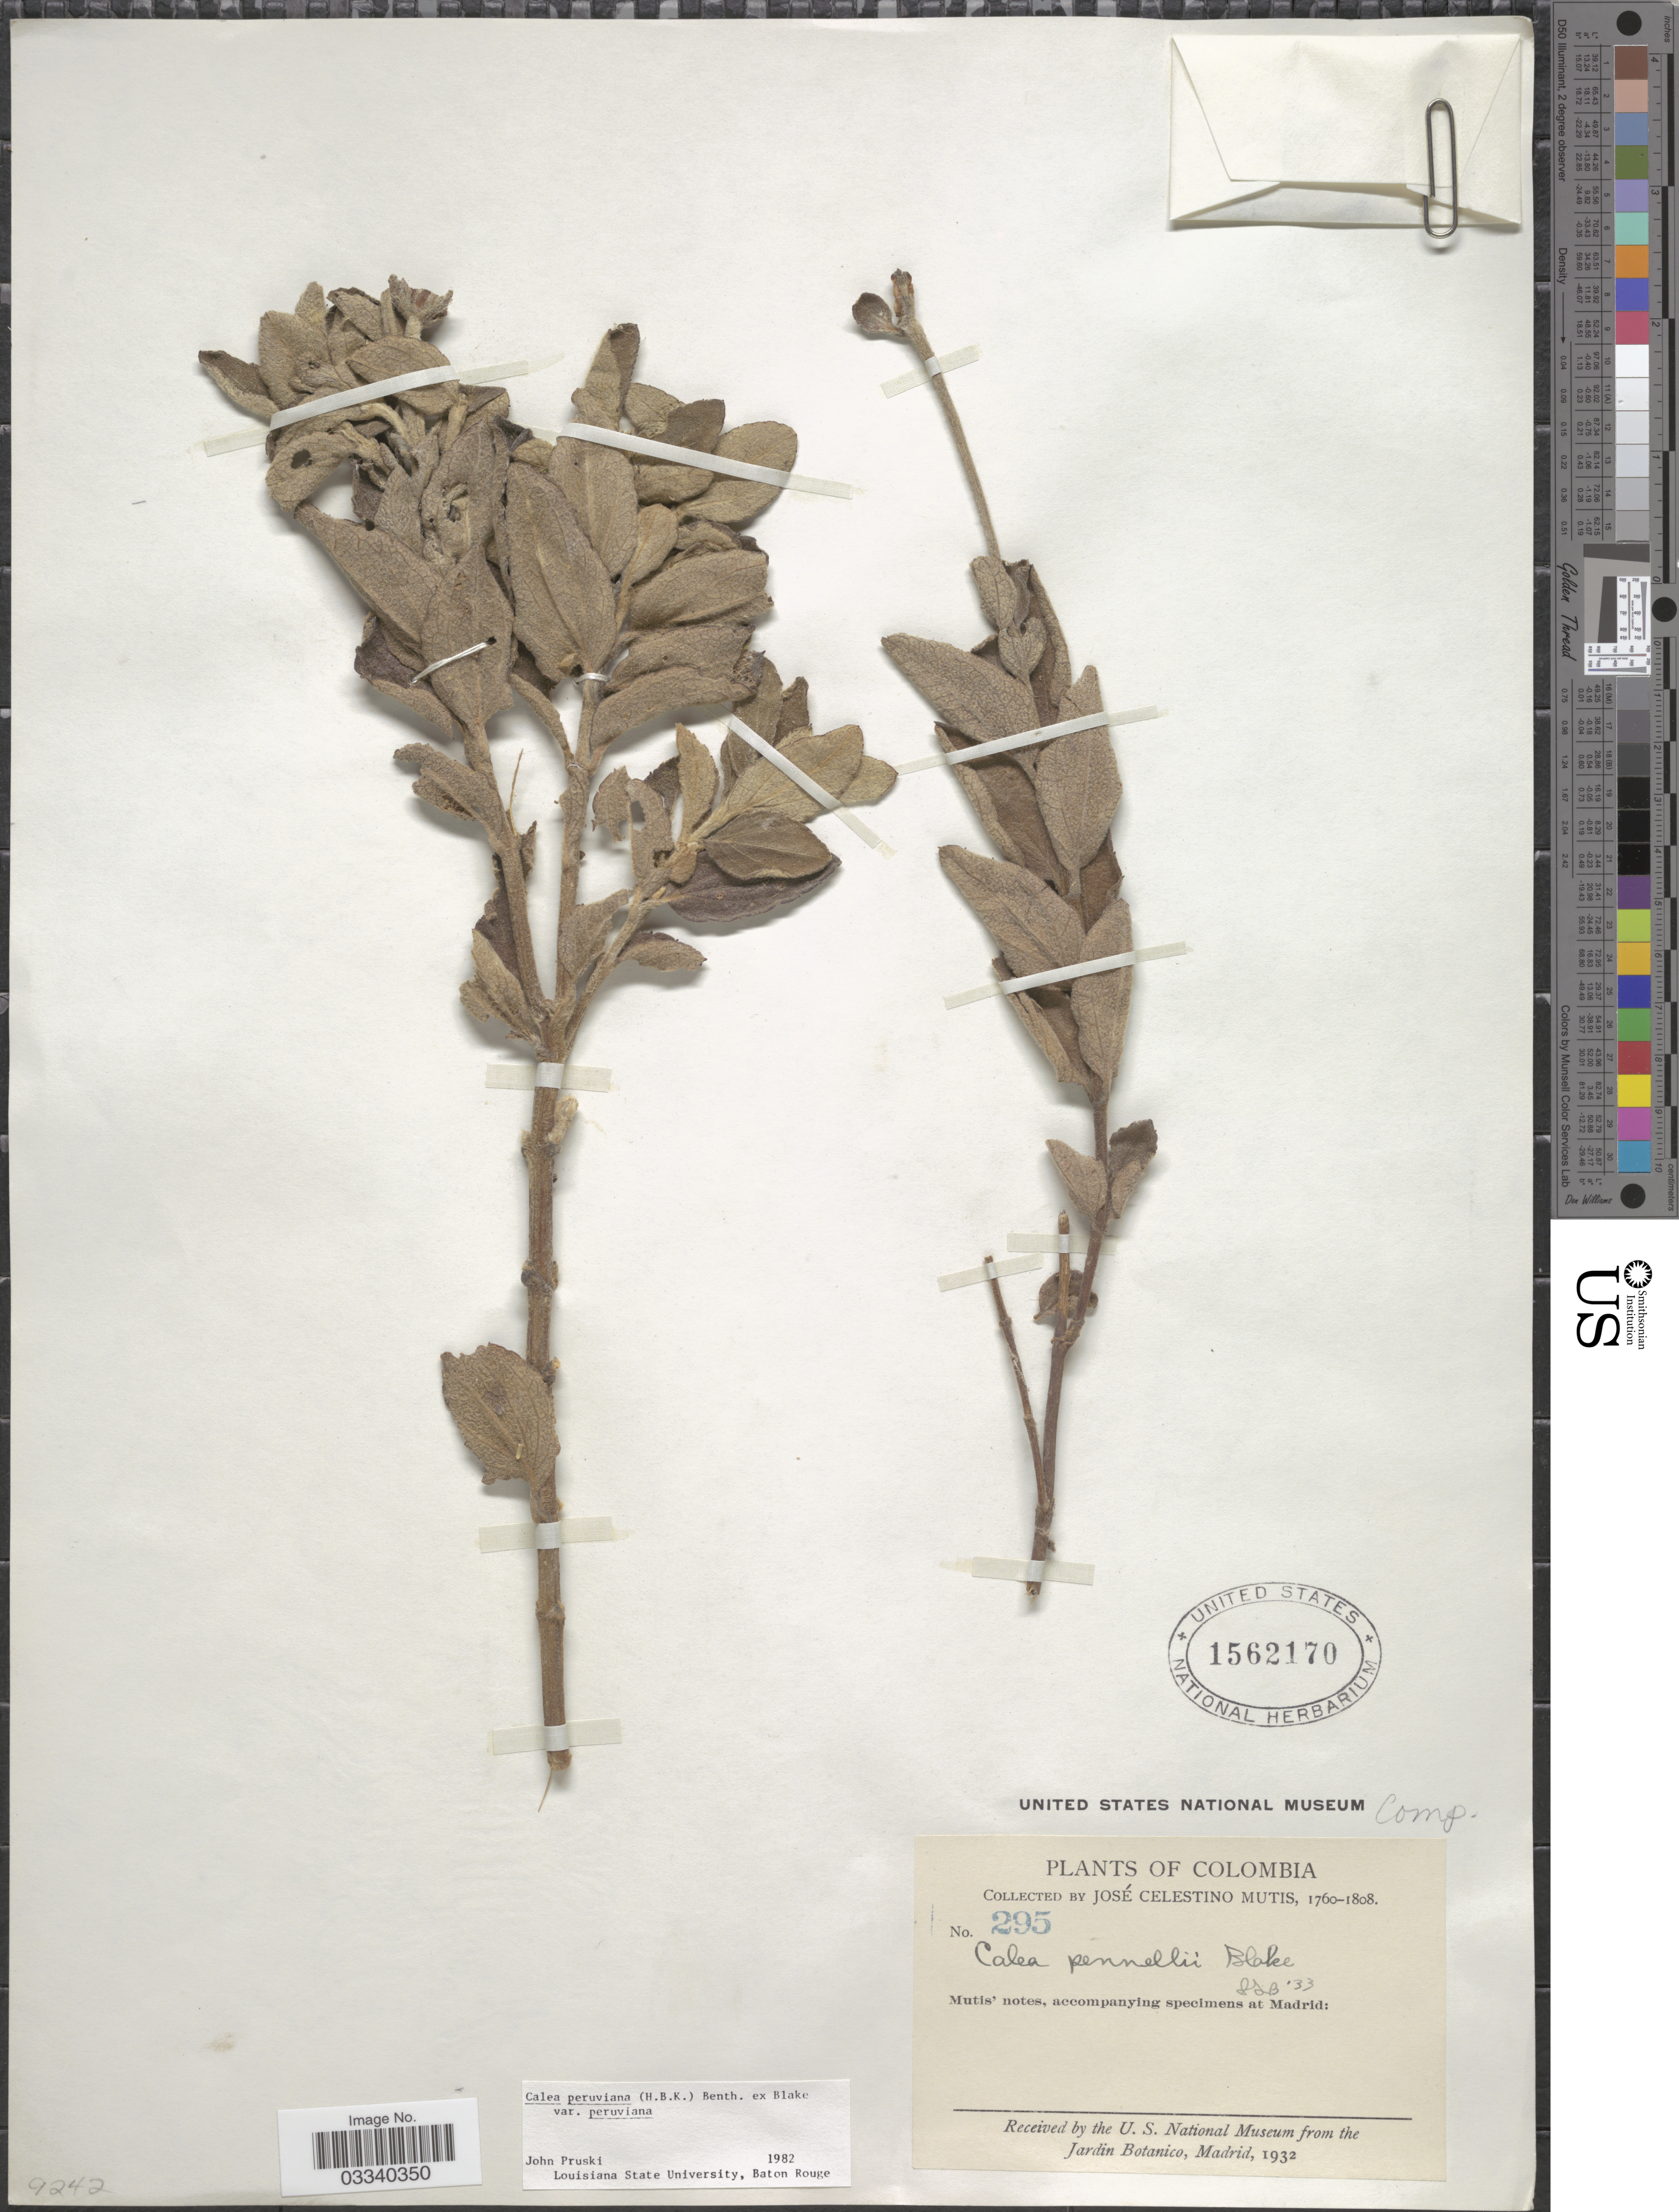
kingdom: Plantae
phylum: Tracheophyta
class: Magnoliopsida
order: Asterales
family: Asteraceae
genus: Calea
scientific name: Calea peruviana var. peruviana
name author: (Kunth) Benth.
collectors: J. C. B. Mutis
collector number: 295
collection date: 1760/1808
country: Colombia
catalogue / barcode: US 1562170